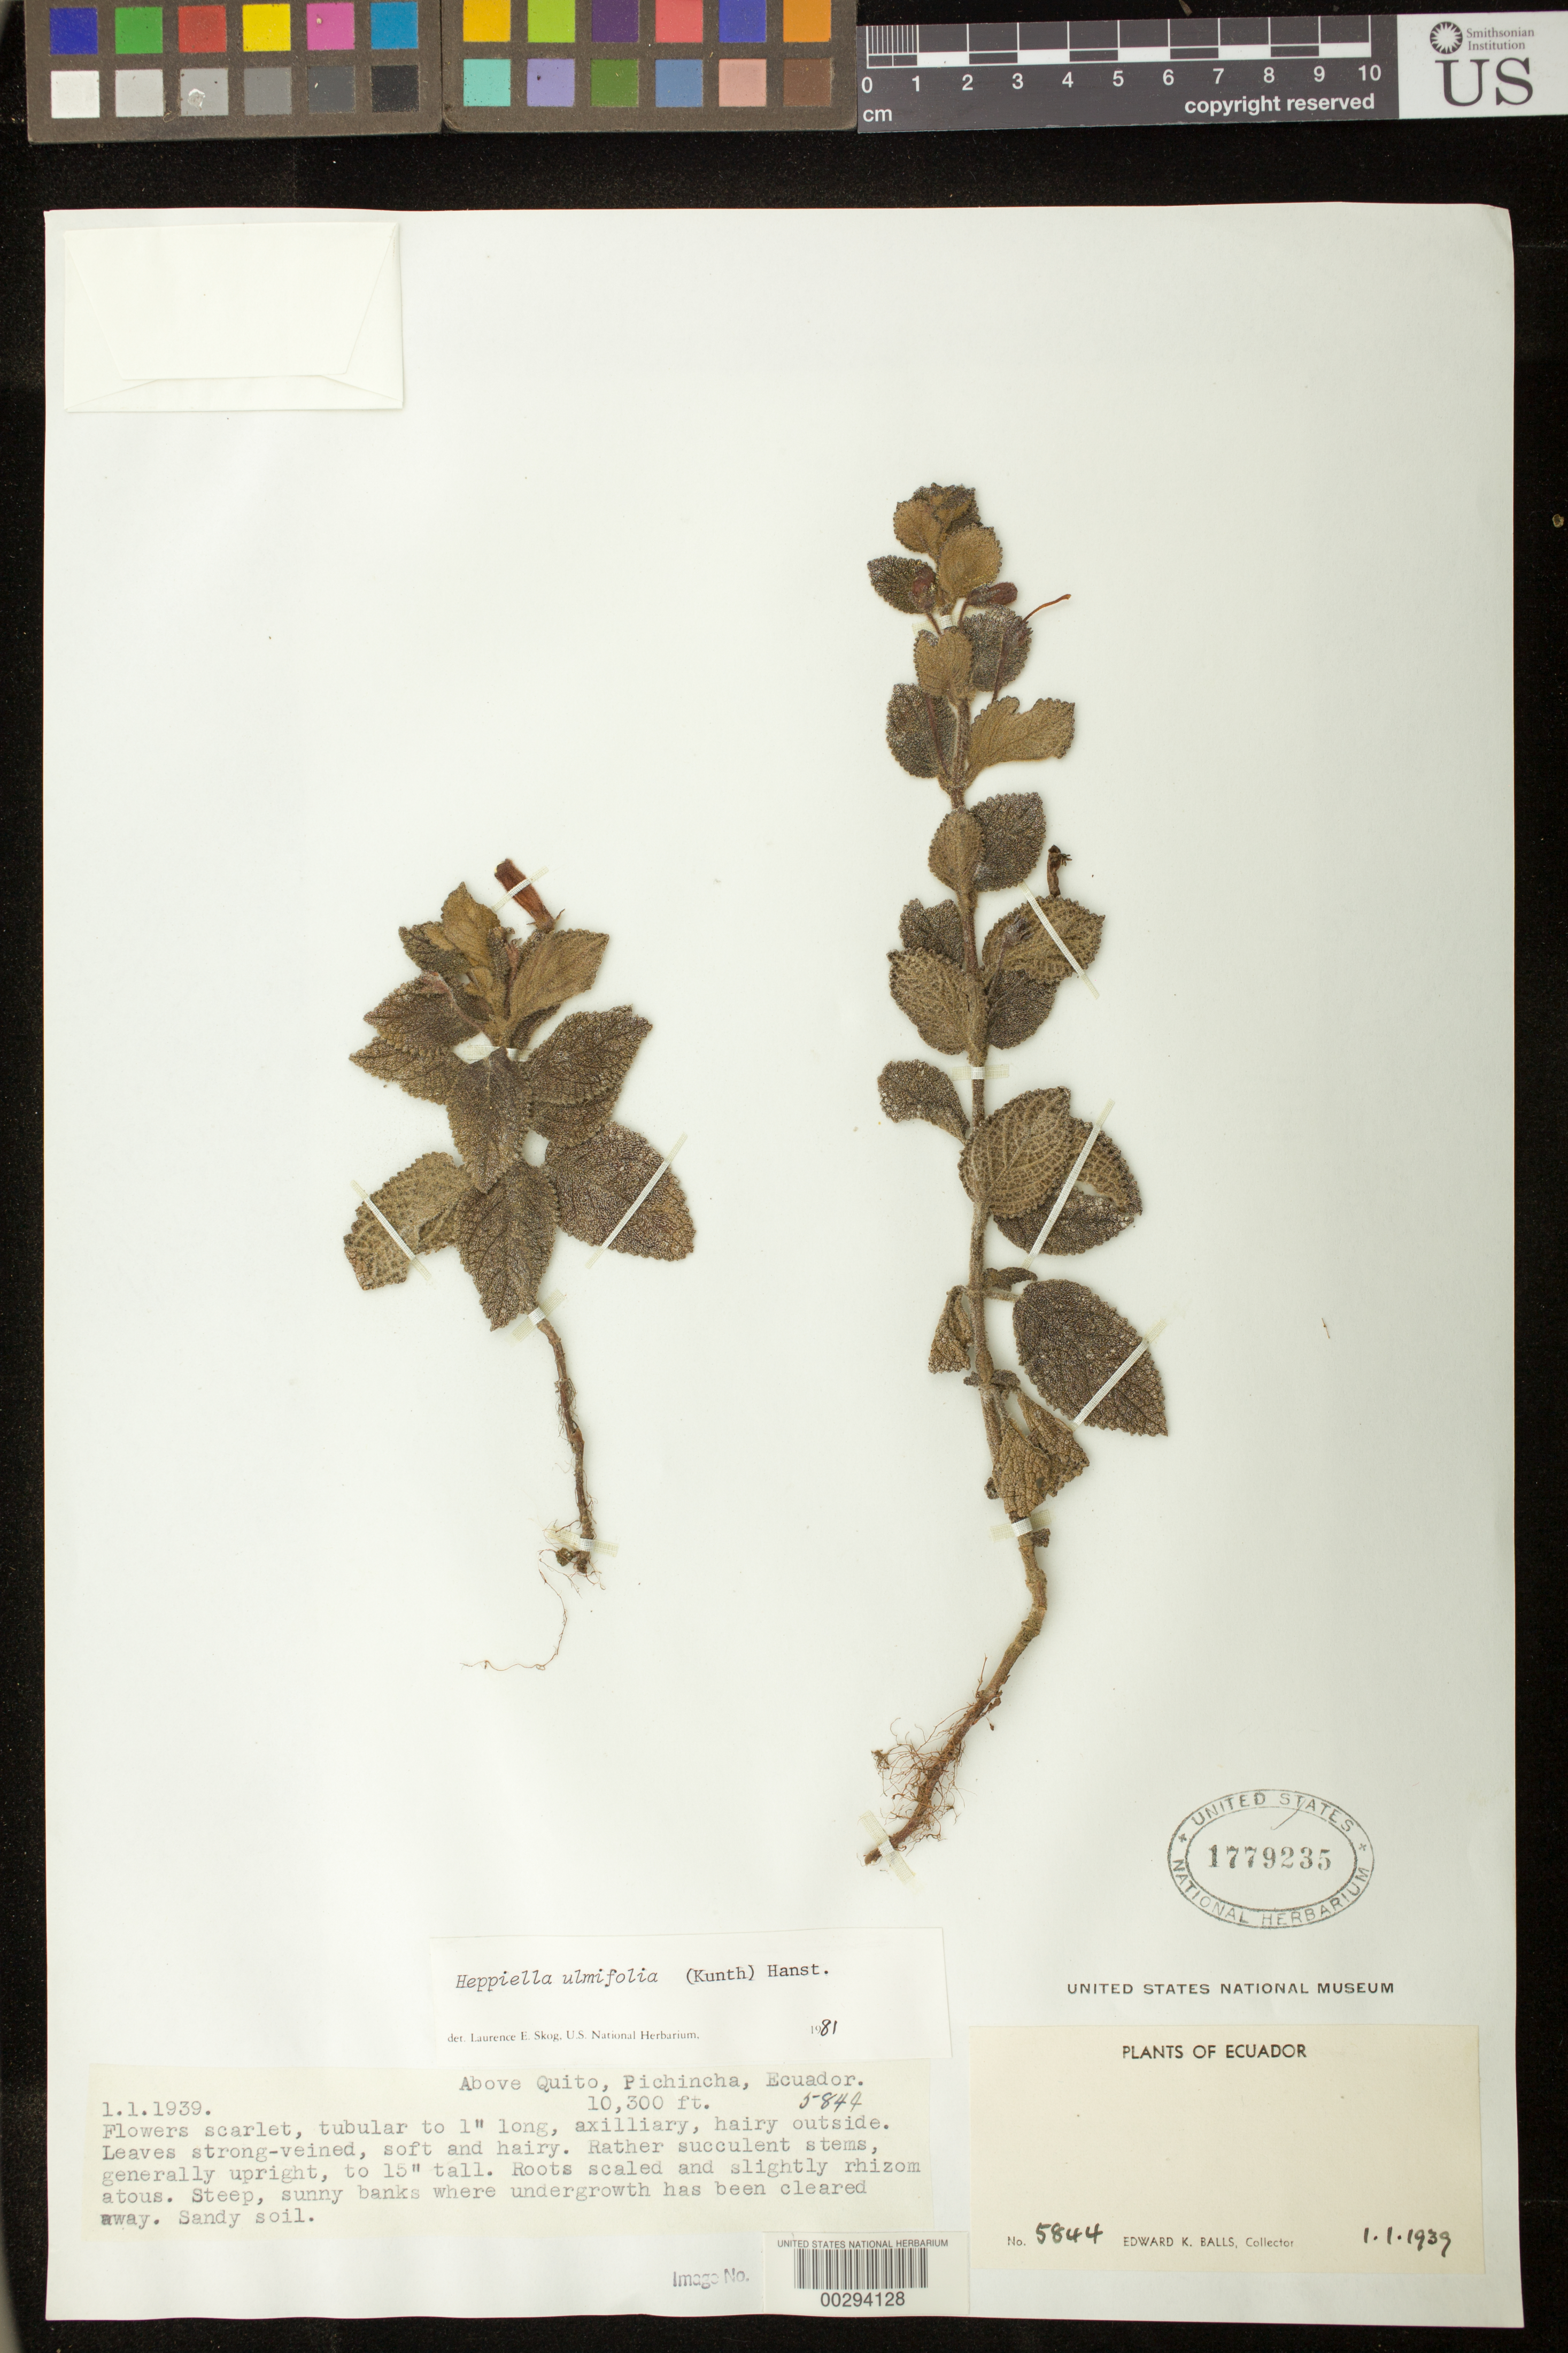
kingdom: Plantae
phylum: Tracheophyta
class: Magnoliopsida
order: Lamiales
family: Gesneriaceae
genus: Heppiella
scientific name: Heppiella ulmifolia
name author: (Kunth) Hanst.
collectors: E. K. Balls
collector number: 5844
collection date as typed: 01 Jan 1939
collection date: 1939-01-01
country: Ecuador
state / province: Pichincha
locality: Above Quito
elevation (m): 3139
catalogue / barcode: US 1779235